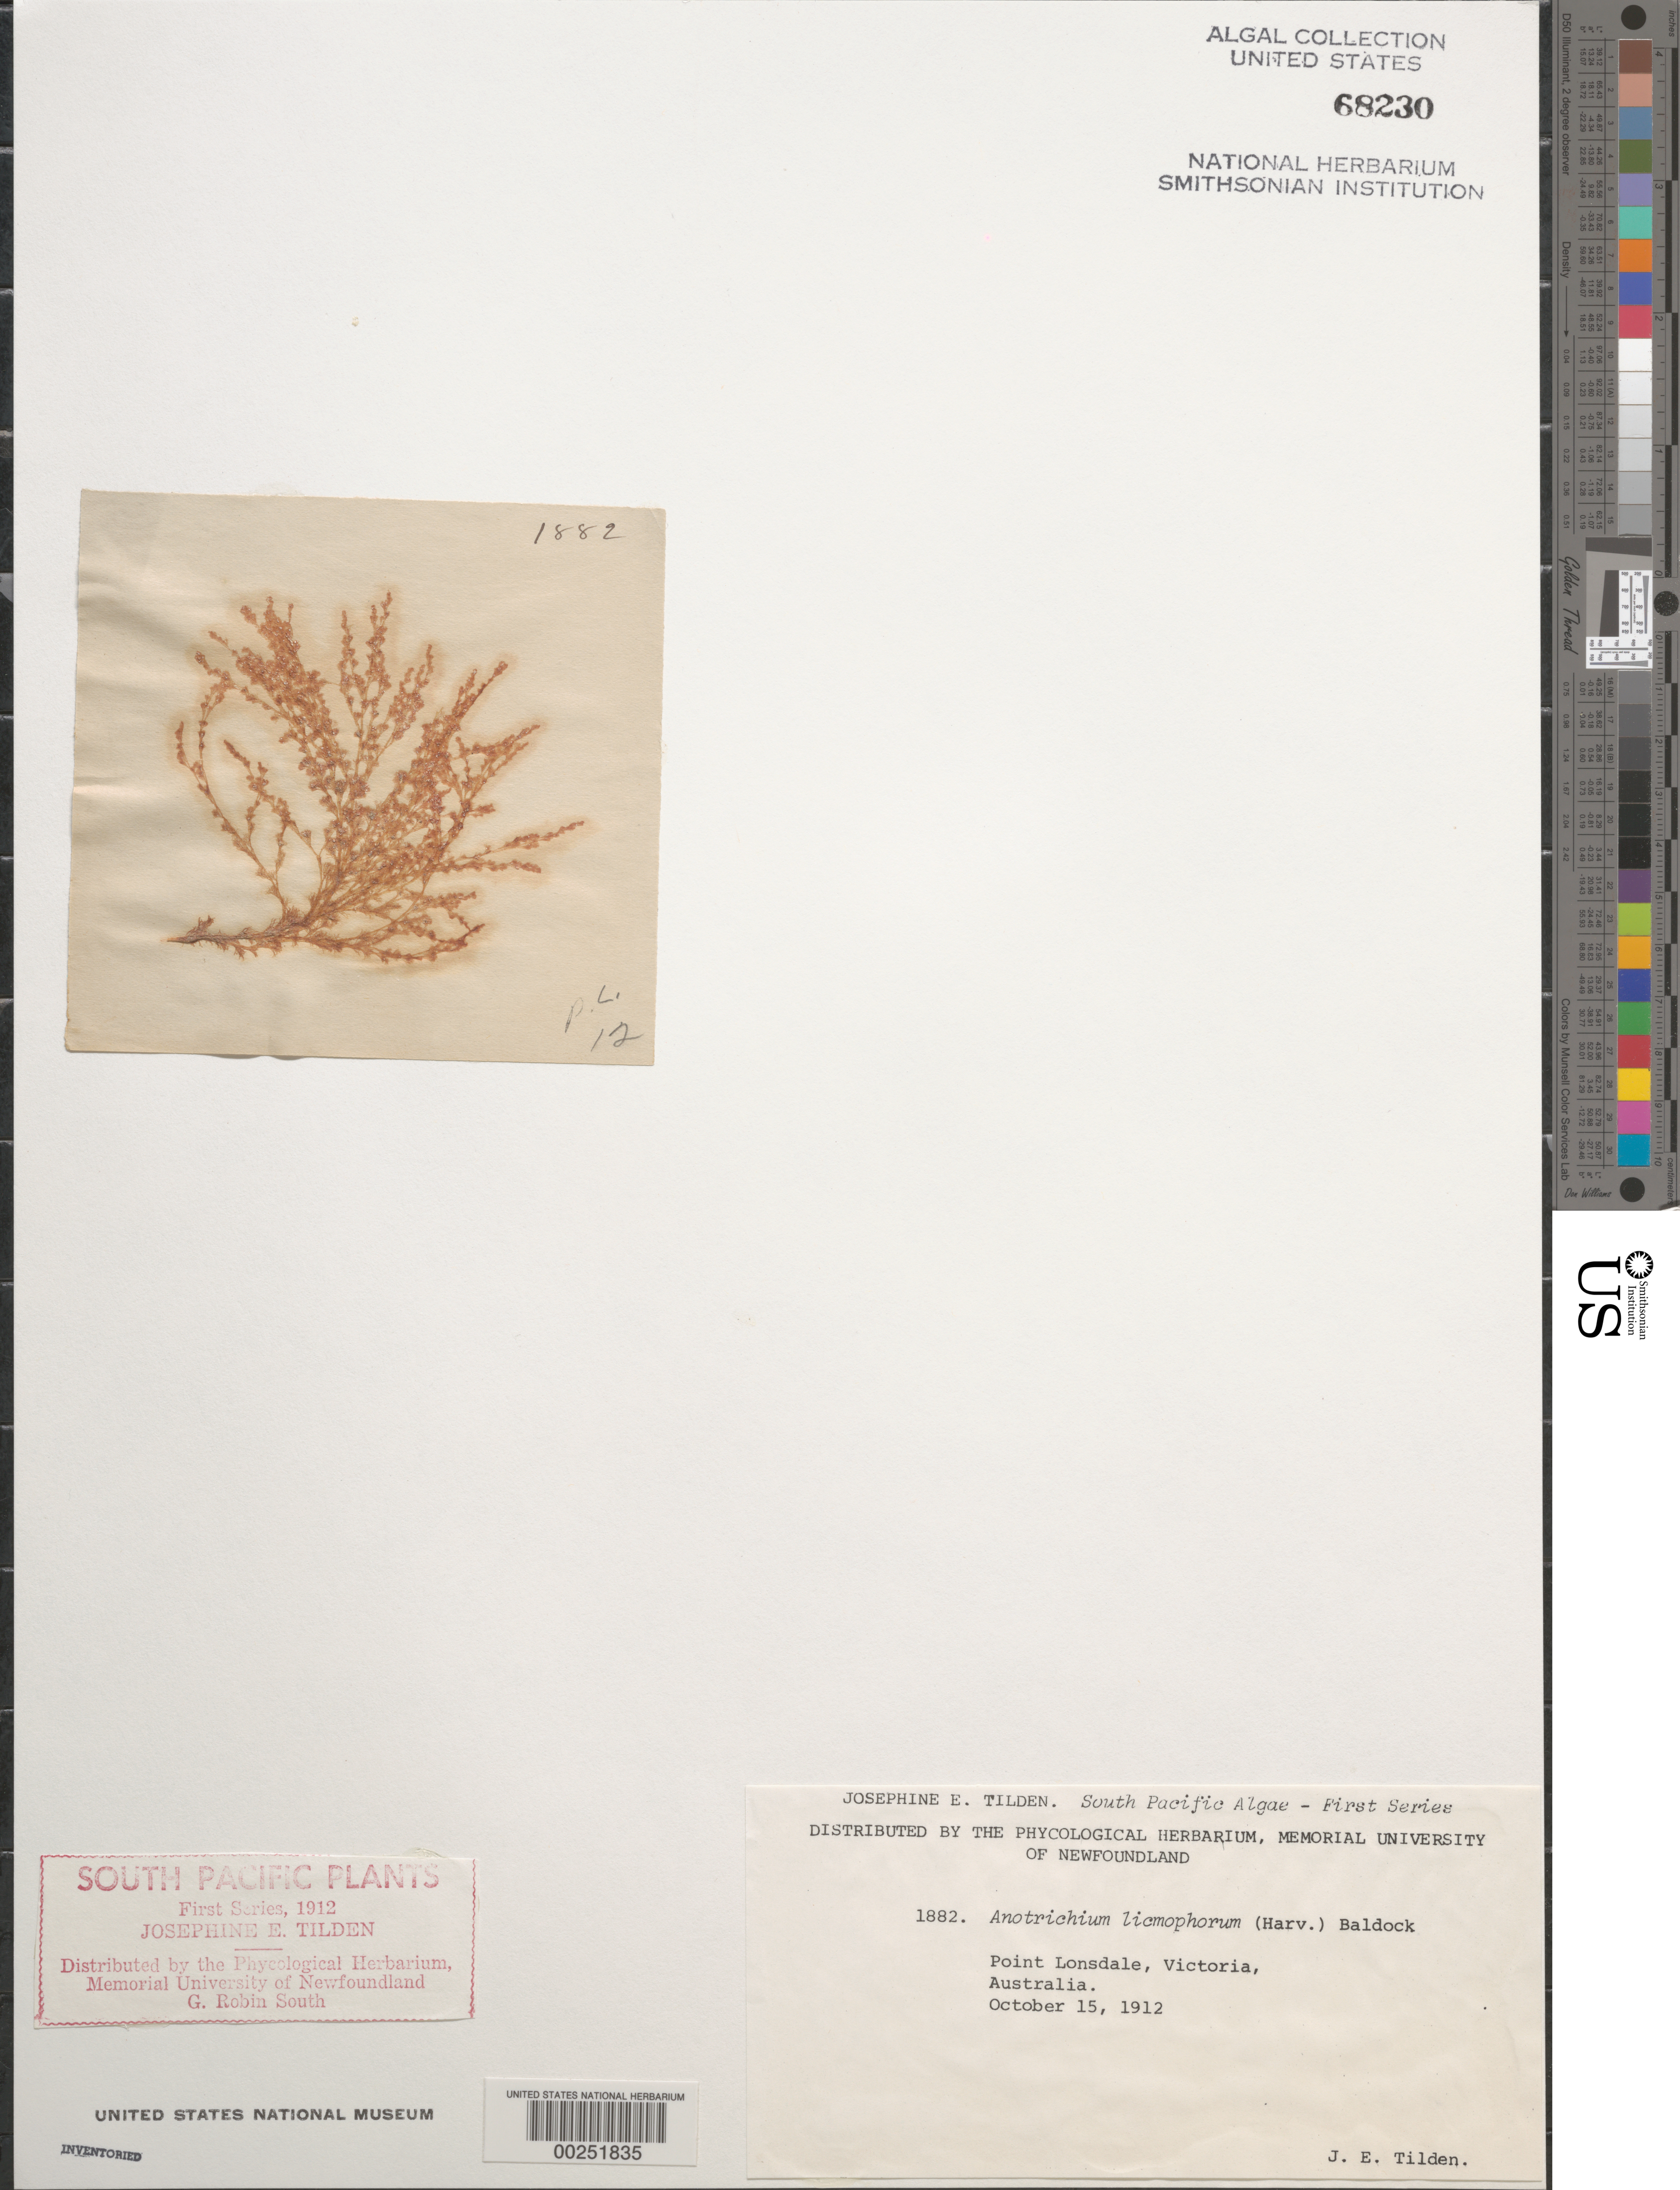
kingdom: Plantae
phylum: Rhodophyta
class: Florideophyceae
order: Ceramiales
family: Wrangeliaceae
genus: Anotrichium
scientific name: Anotrichium licmophorum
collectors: J. E. Tilden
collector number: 1882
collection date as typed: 15 Oct 1912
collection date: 1912-10-15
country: Australia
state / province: Victoria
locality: Point lonsdale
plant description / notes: Tilden, South Pacific Plants, First Series, 1912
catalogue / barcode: US 68230